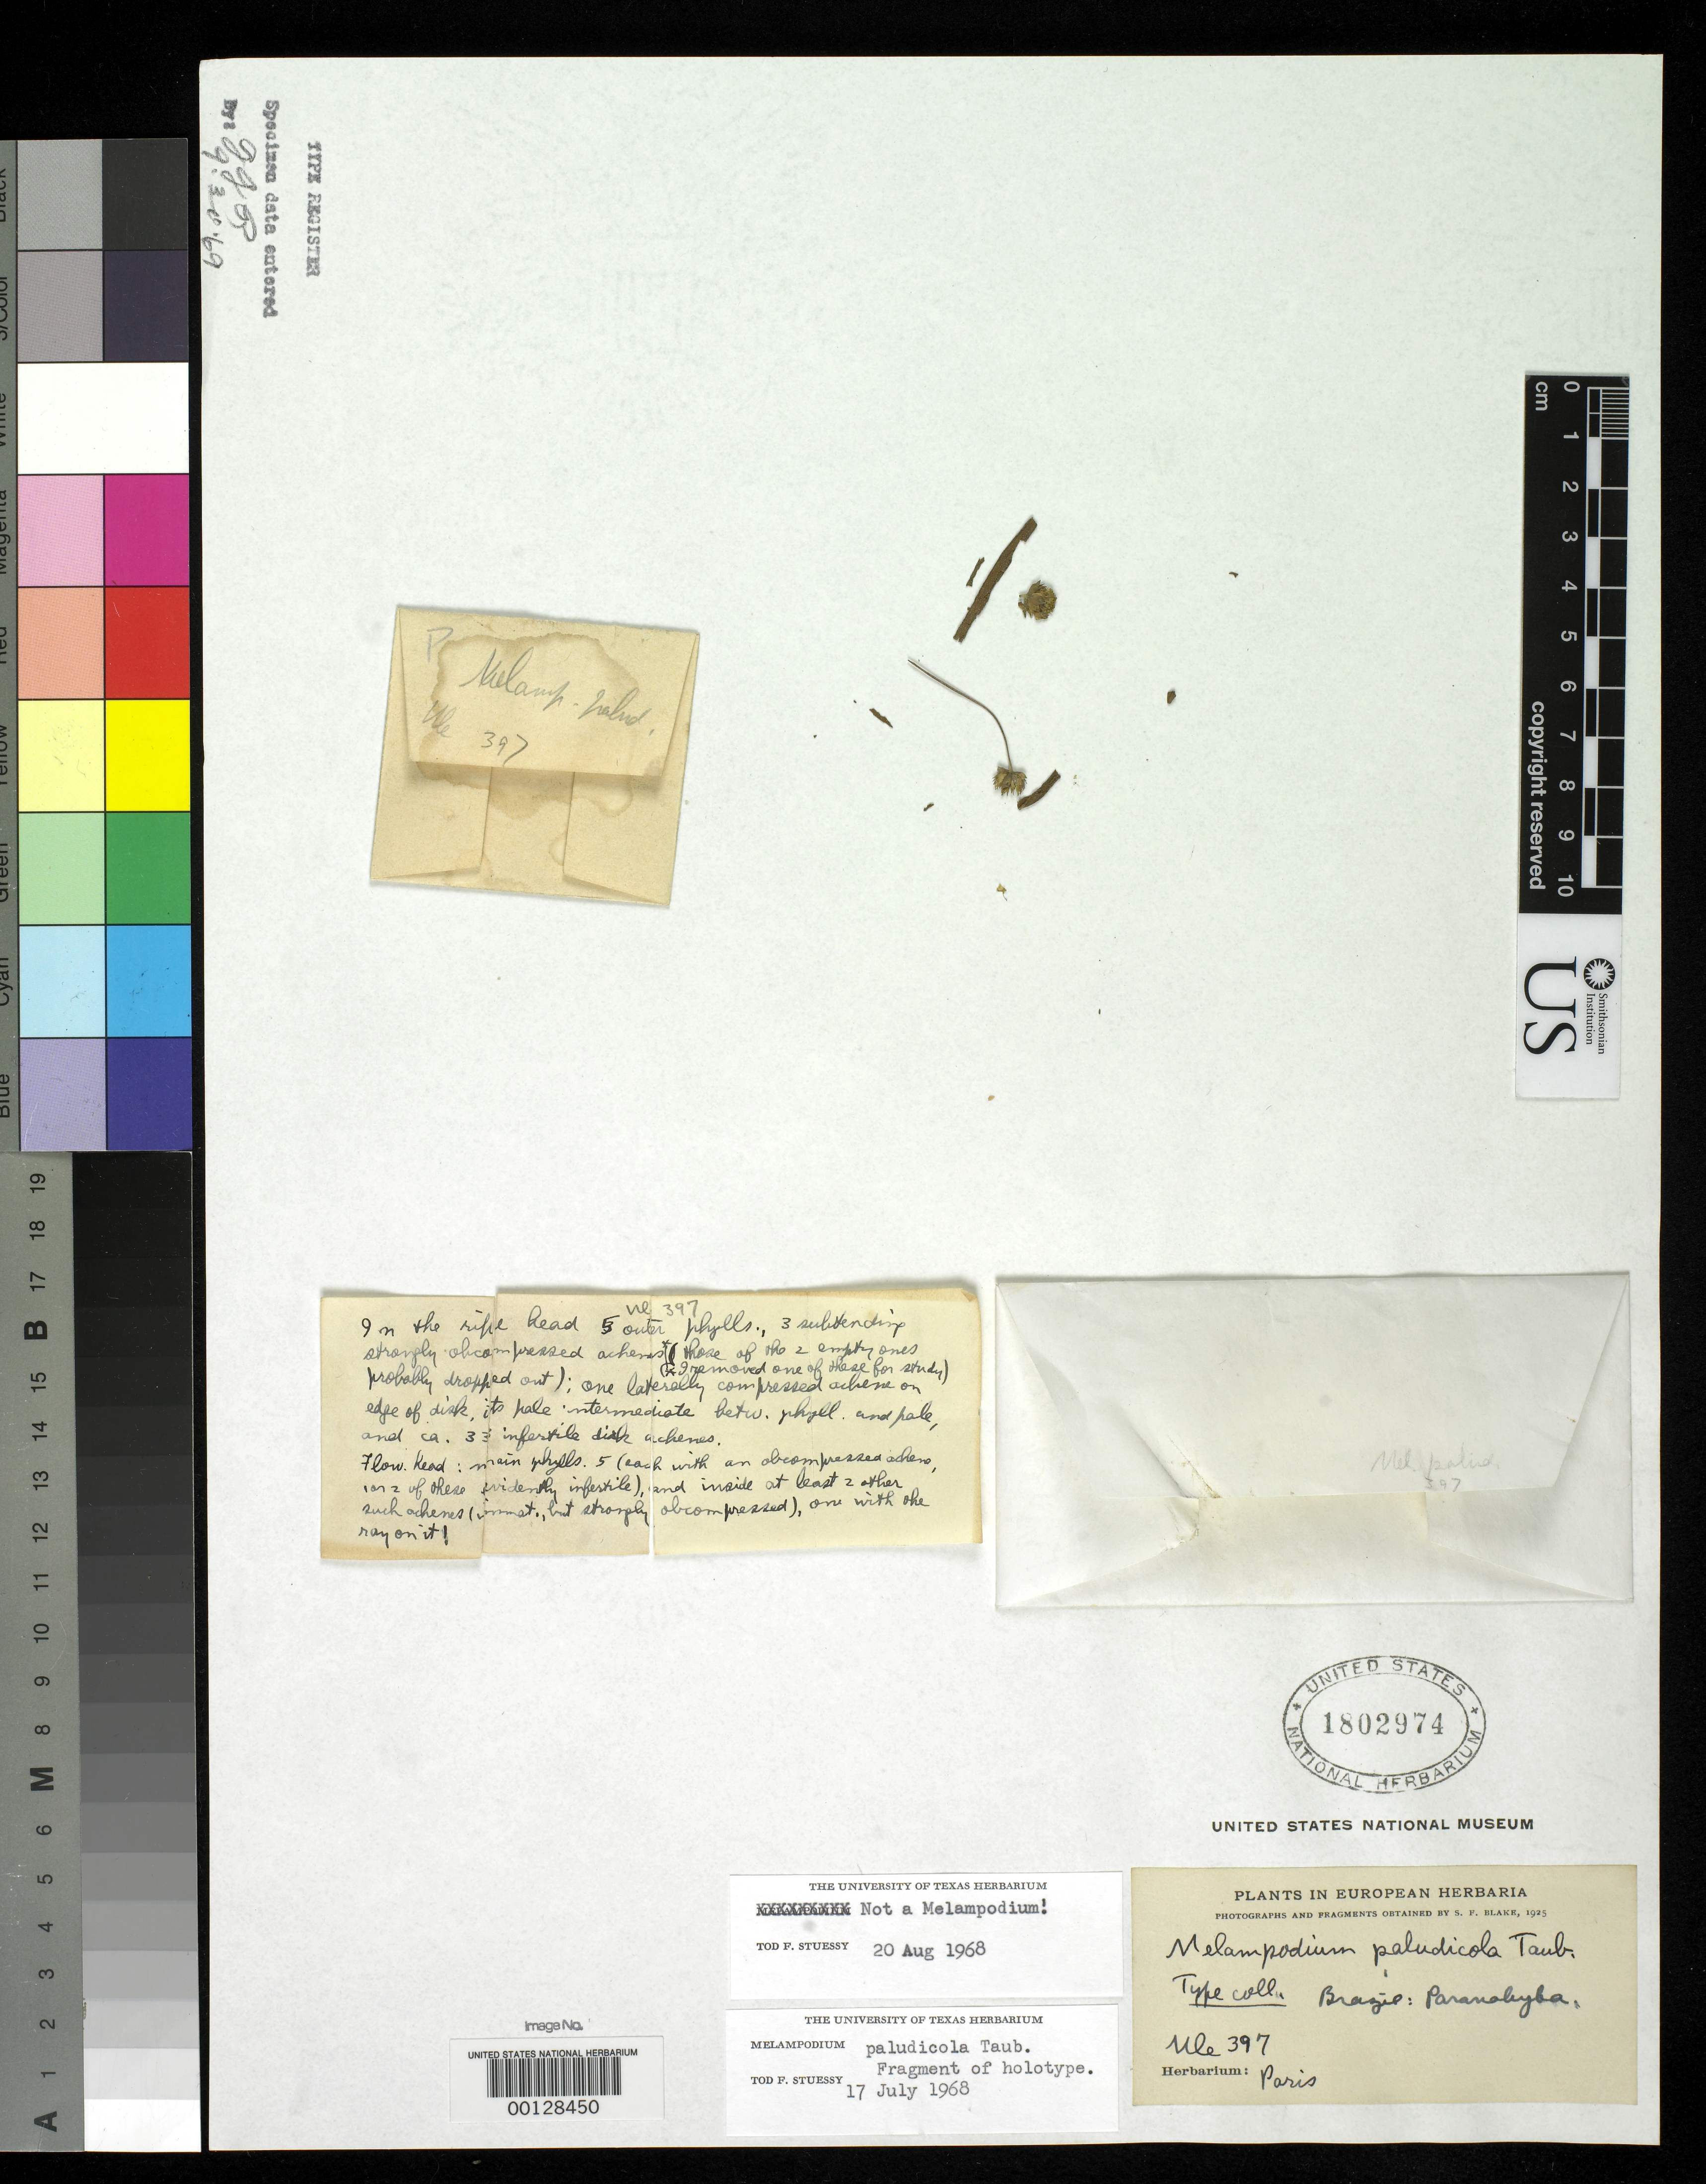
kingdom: Plantae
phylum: Tracheophyta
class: Magnoliopsida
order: Asterales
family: Asteraceae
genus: Melampodium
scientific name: Melampodium paludicola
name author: Taub.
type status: Type Material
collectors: E. H. Ule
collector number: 397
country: Brazil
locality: Paranabyba.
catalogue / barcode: US 1802974